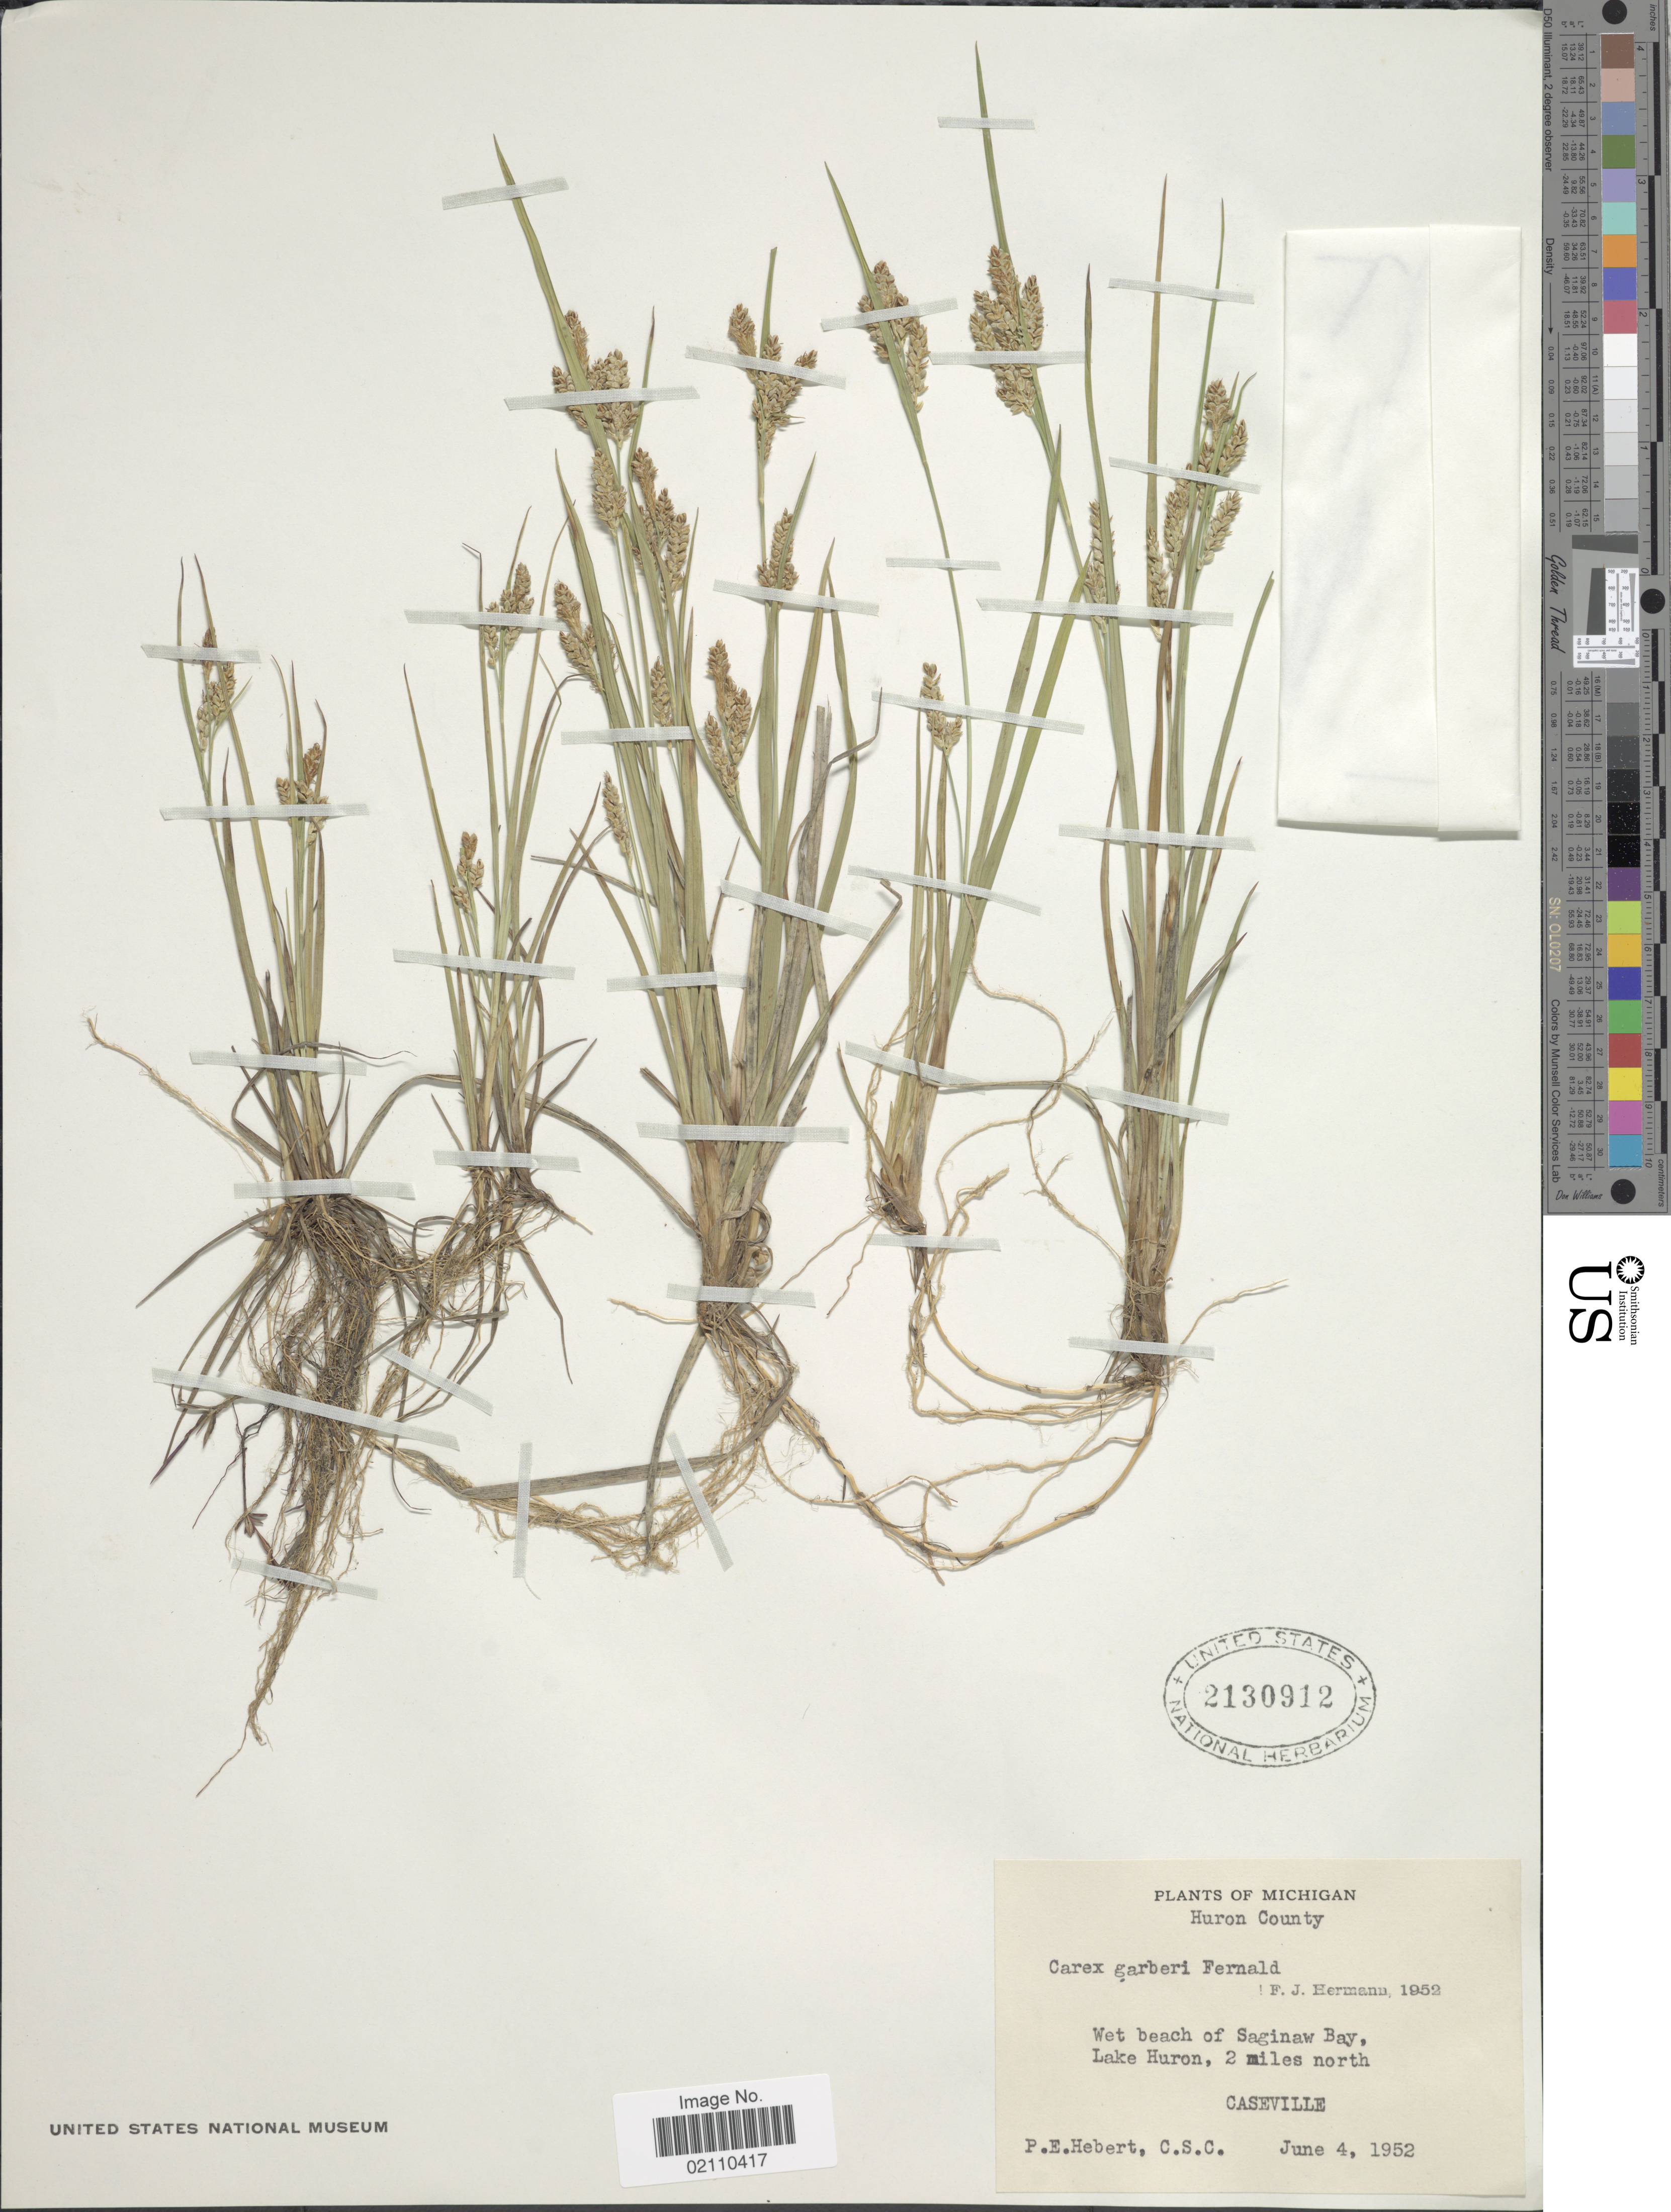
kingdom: Plantae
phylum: Tracheophyta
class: Liliopsida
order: Poales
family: Cyperaceae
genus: Carex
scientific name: Carex garberi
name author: Fernald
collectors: P. Hebert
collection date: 1952-06-04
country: United States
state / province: Michigan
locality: Huron County, wet beach of Saginaw Bay, Lake Hurton, 2 miles north, Caseville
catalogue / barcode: US 2130912